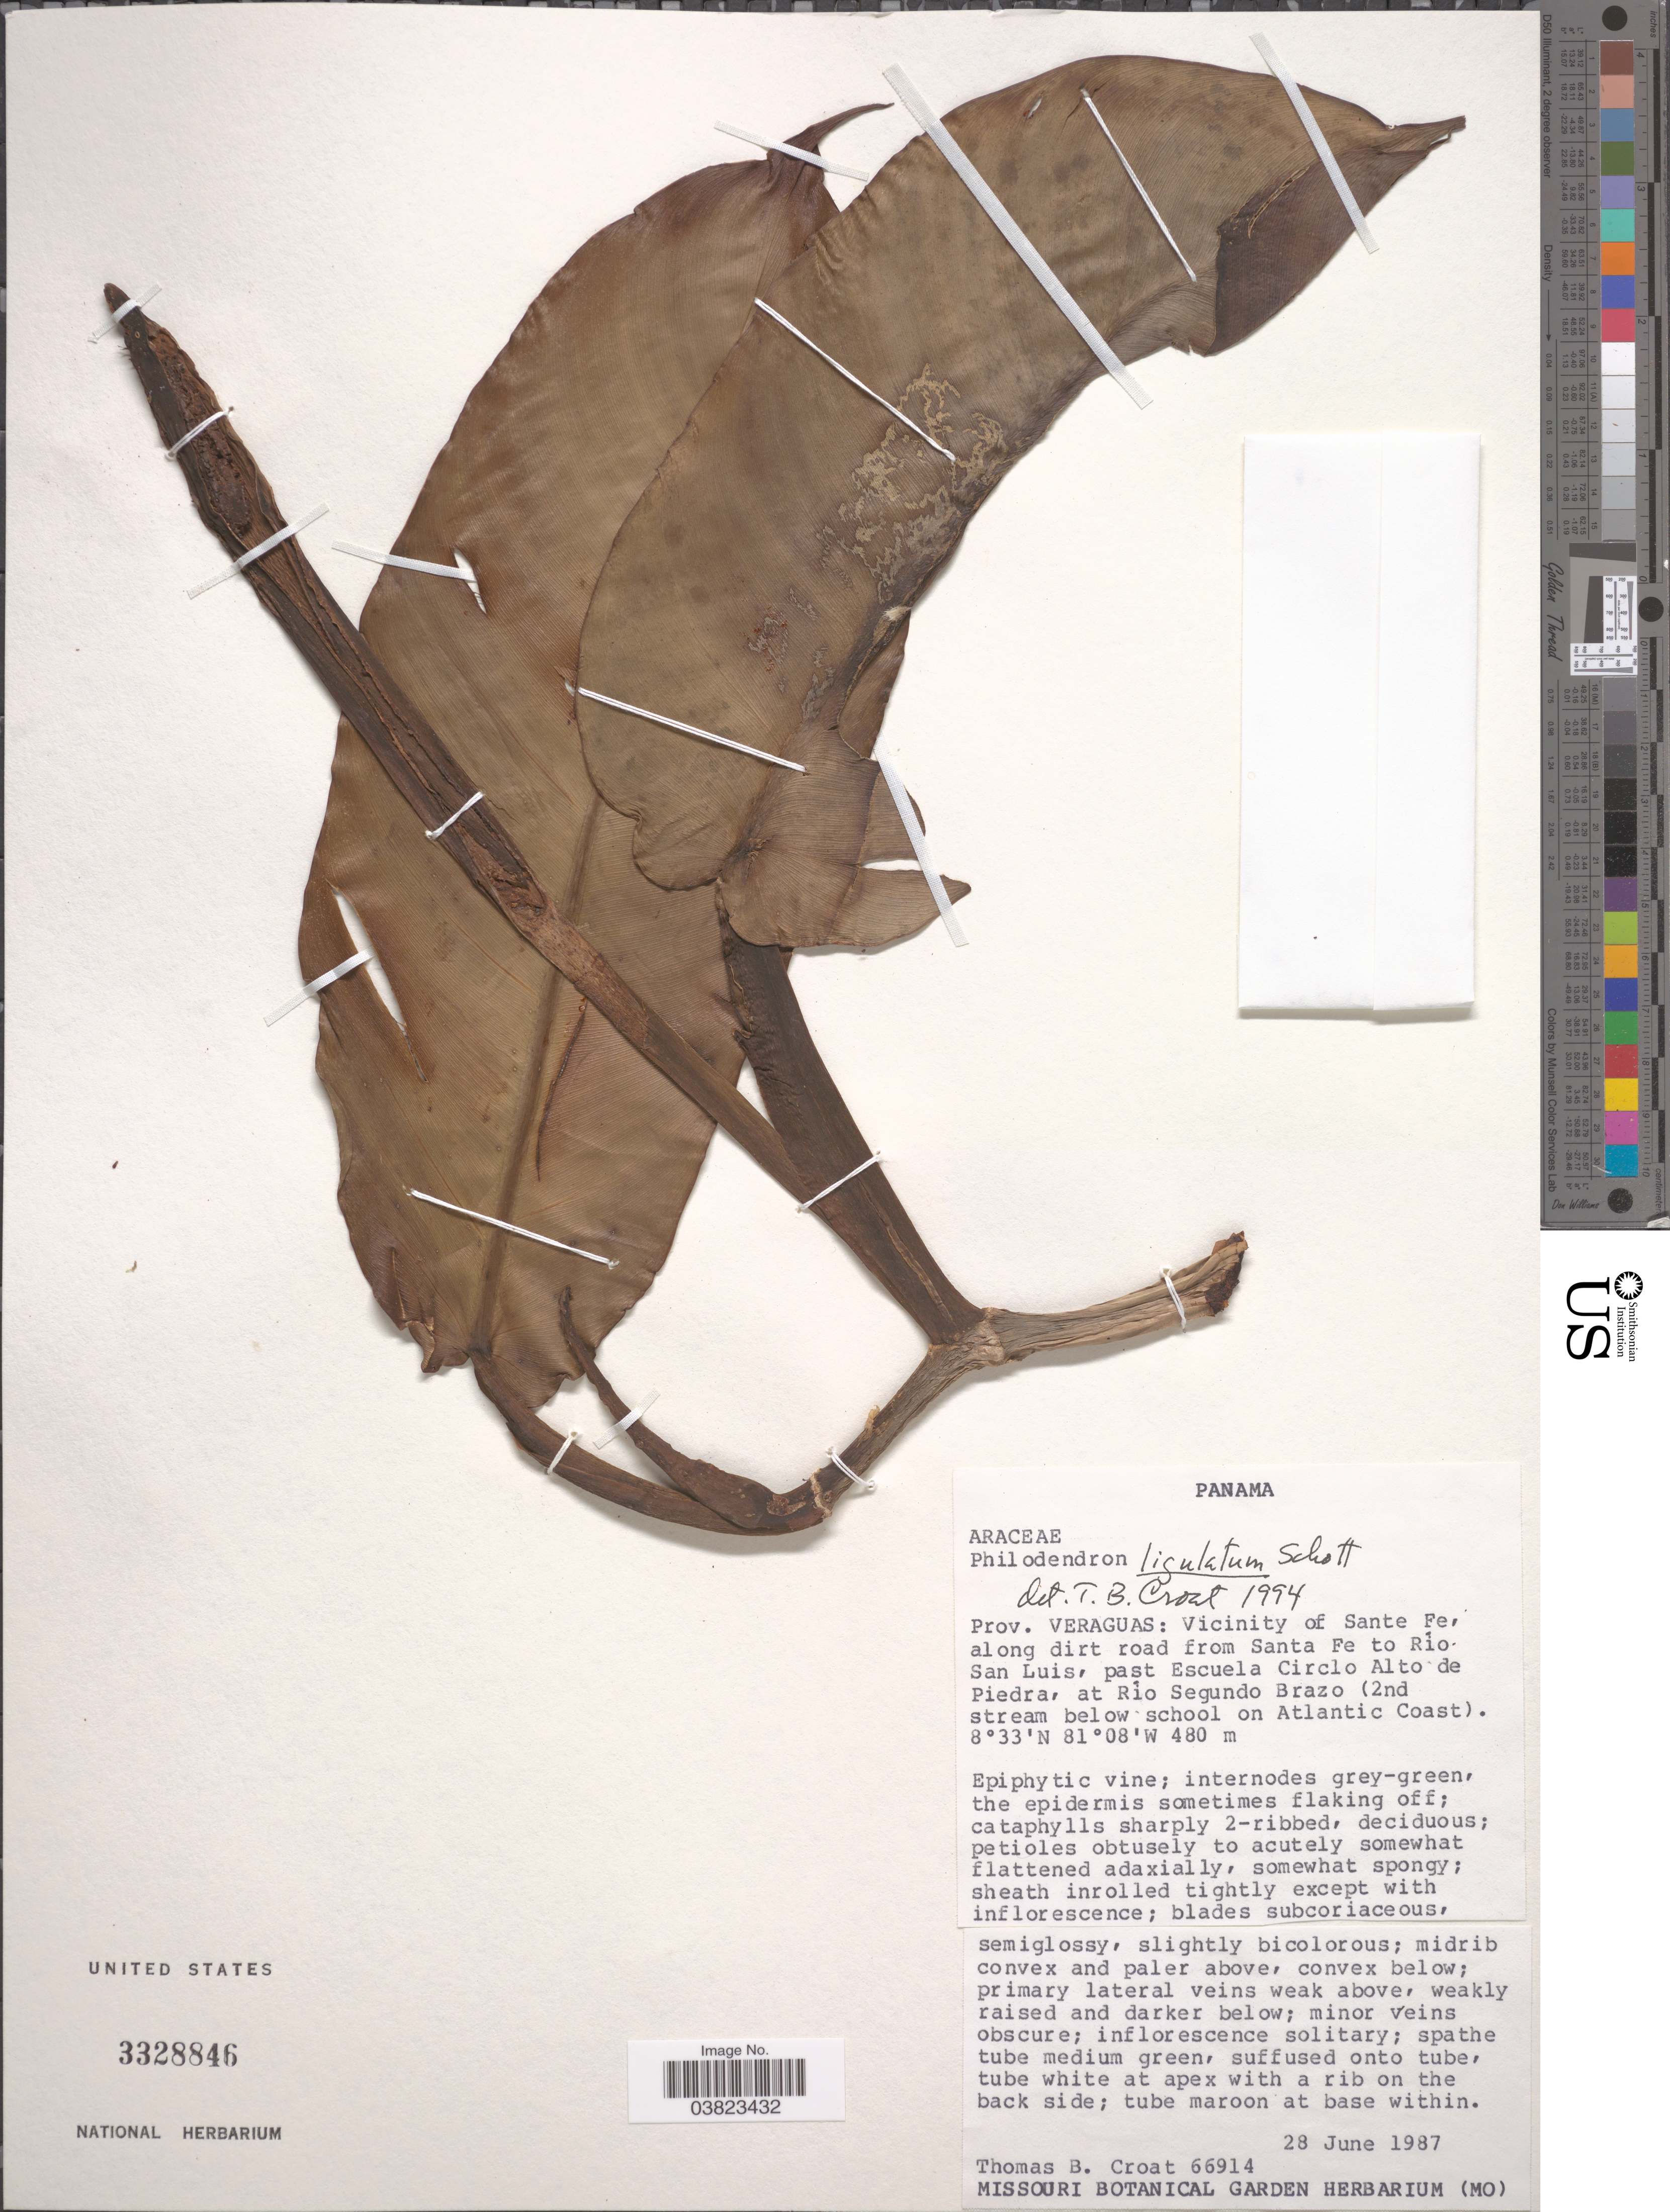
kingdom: Plantae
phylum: Tracheophyta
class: Liliopsida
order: Alismatales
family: Araceae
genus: Philodendron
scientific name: Philodendron ligulatum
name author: Schott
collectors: T. B. Croat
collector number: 66914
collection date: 1987-06-28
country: Panama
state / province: Veraguas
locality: Vicinity of Santa Fe, along dirt road from Santa Fe to Río San Luis, past Escuela Circlo Alto de Piedra, at Río Segundo Brazo (2nd stream below school on Atlantic Coast).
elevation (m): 480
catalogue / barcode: US 3328846